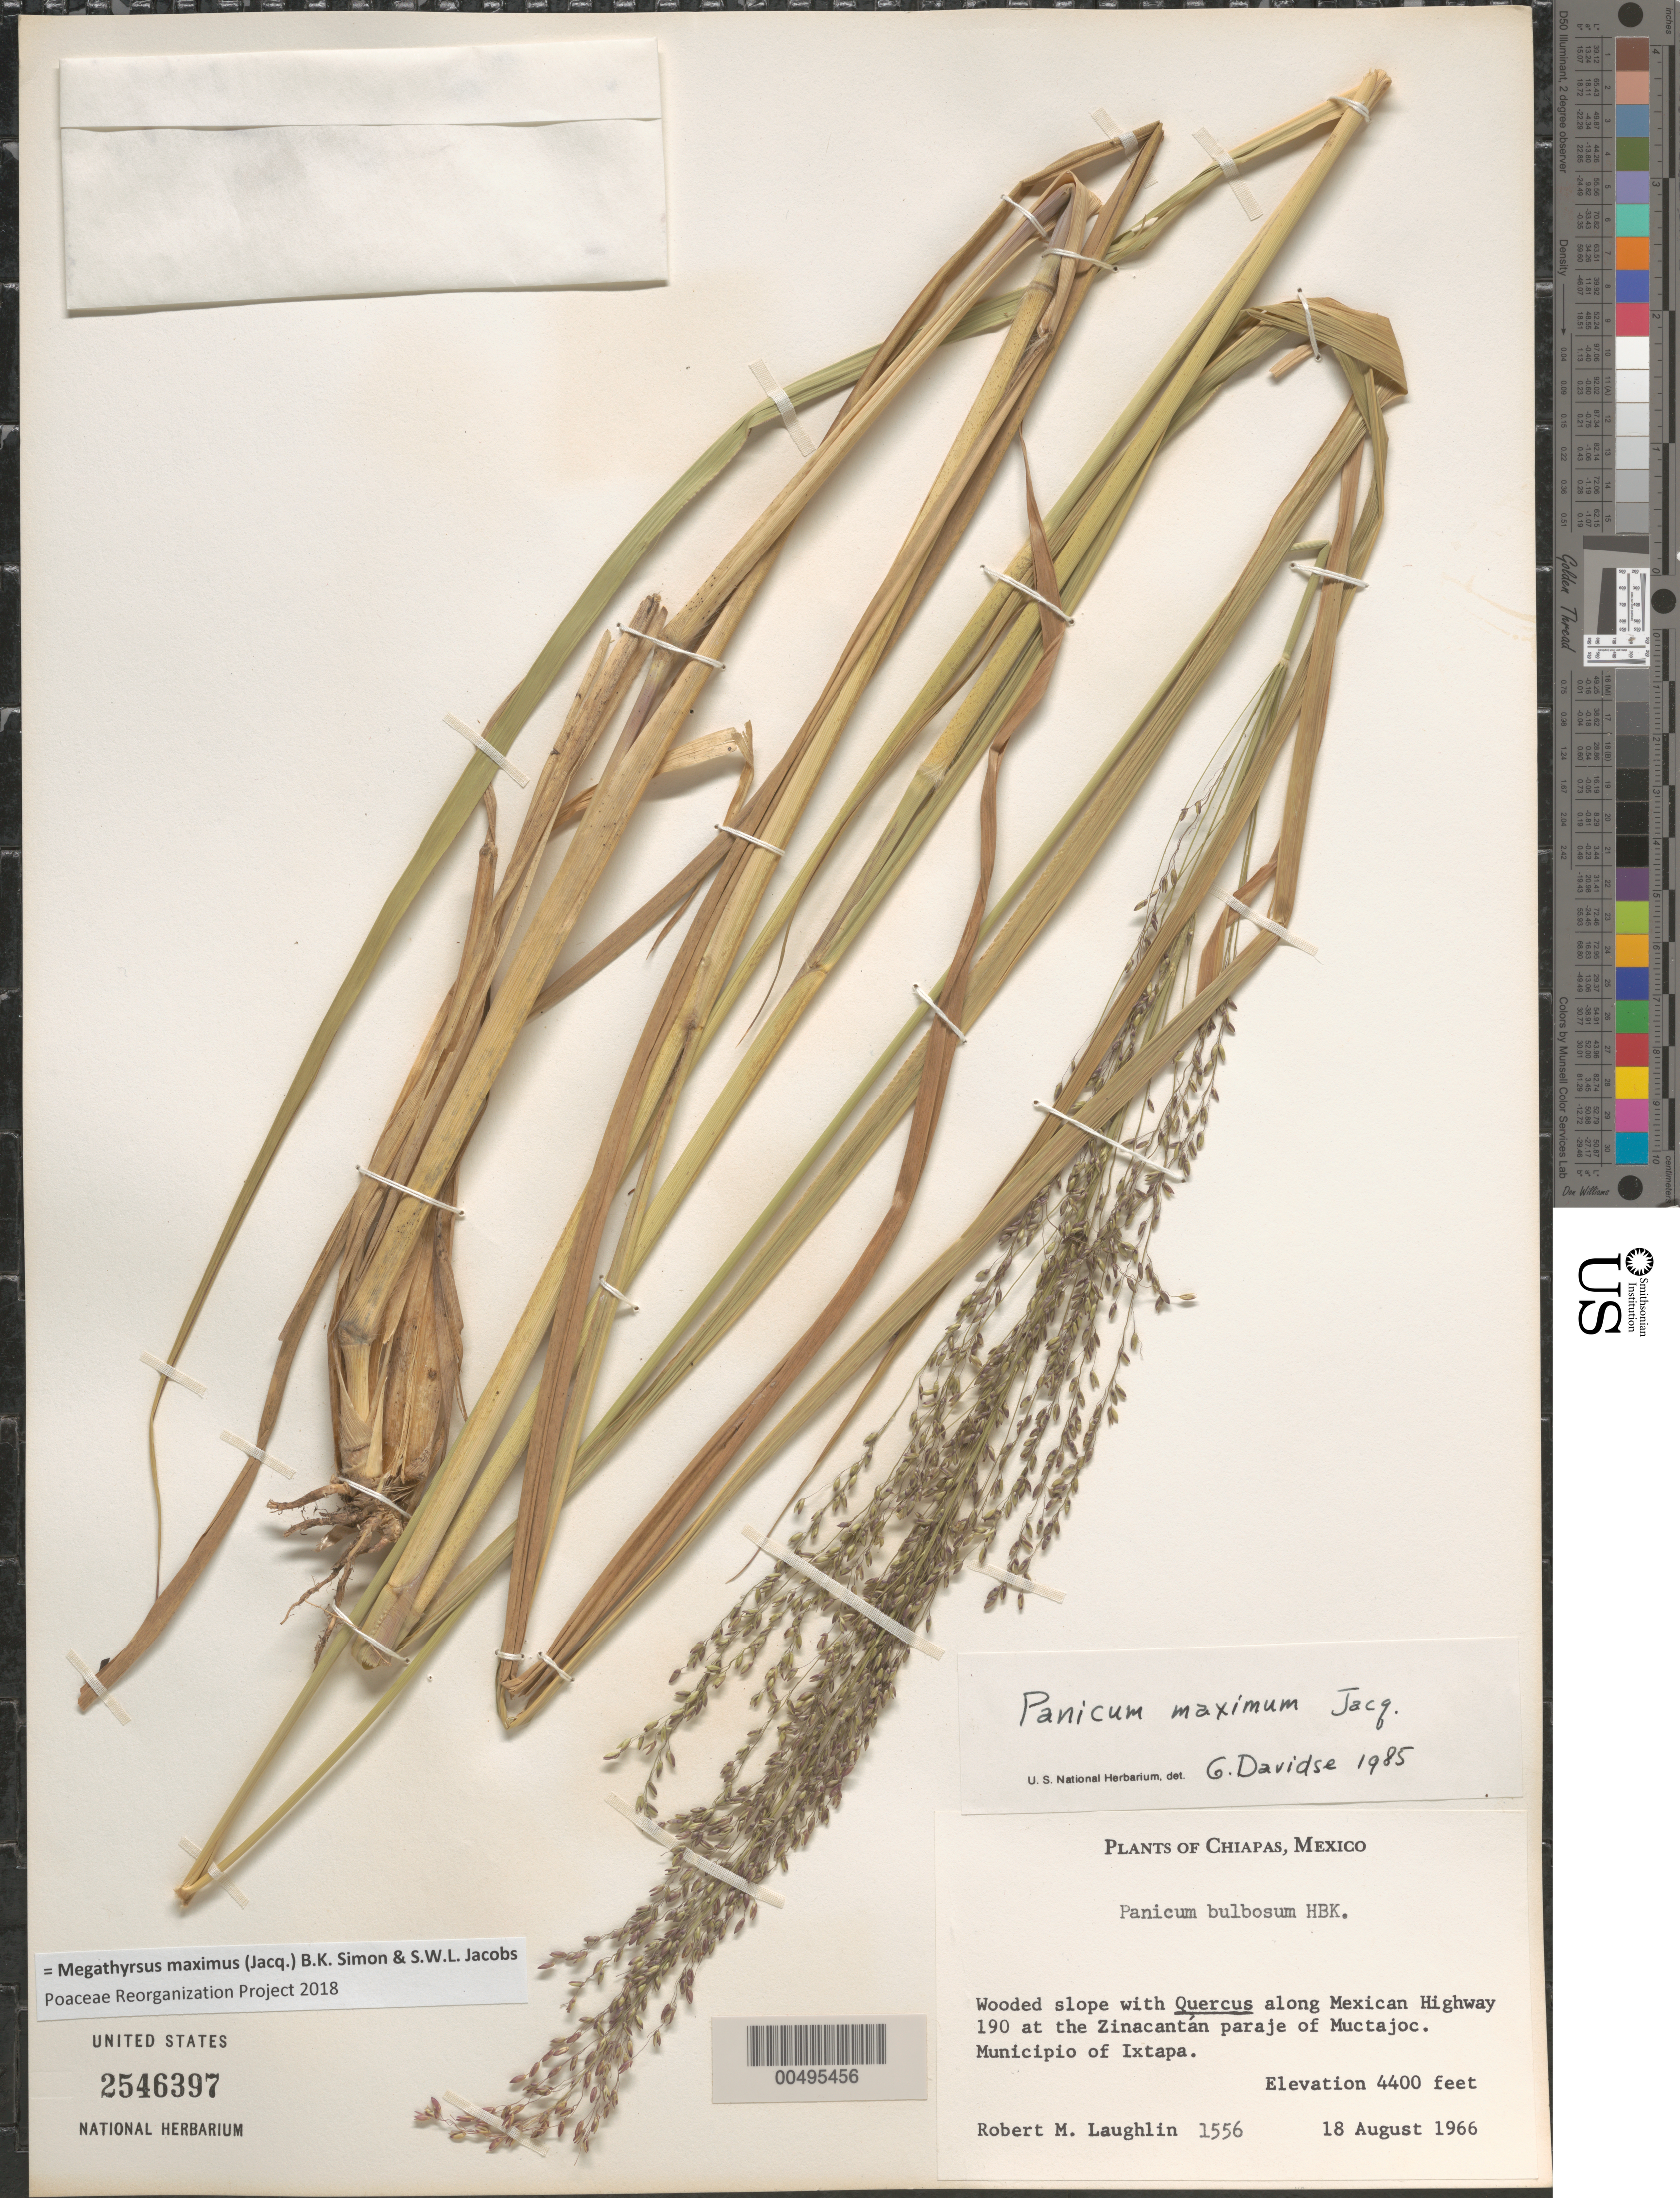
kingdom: Plantae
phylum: Tracheophyta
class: Liliopsida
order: Poales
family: Poaceae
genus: Megathyrsus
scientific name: Megathyrsus maximus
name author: (Jacq.) B.K. Simon & S.W.L. Jacobs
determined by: Poaceae Reorganization Project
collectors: R. M. Laughlin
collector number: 1556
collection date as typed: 18 Aug 1966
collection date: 1966-08-18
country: Mexico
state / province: Chiapas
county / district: Ixtapa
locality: Along Mexican Hwy 190 at the Zinacantán paraje of Muctajoc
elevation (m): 1341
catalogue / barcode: US 2546397